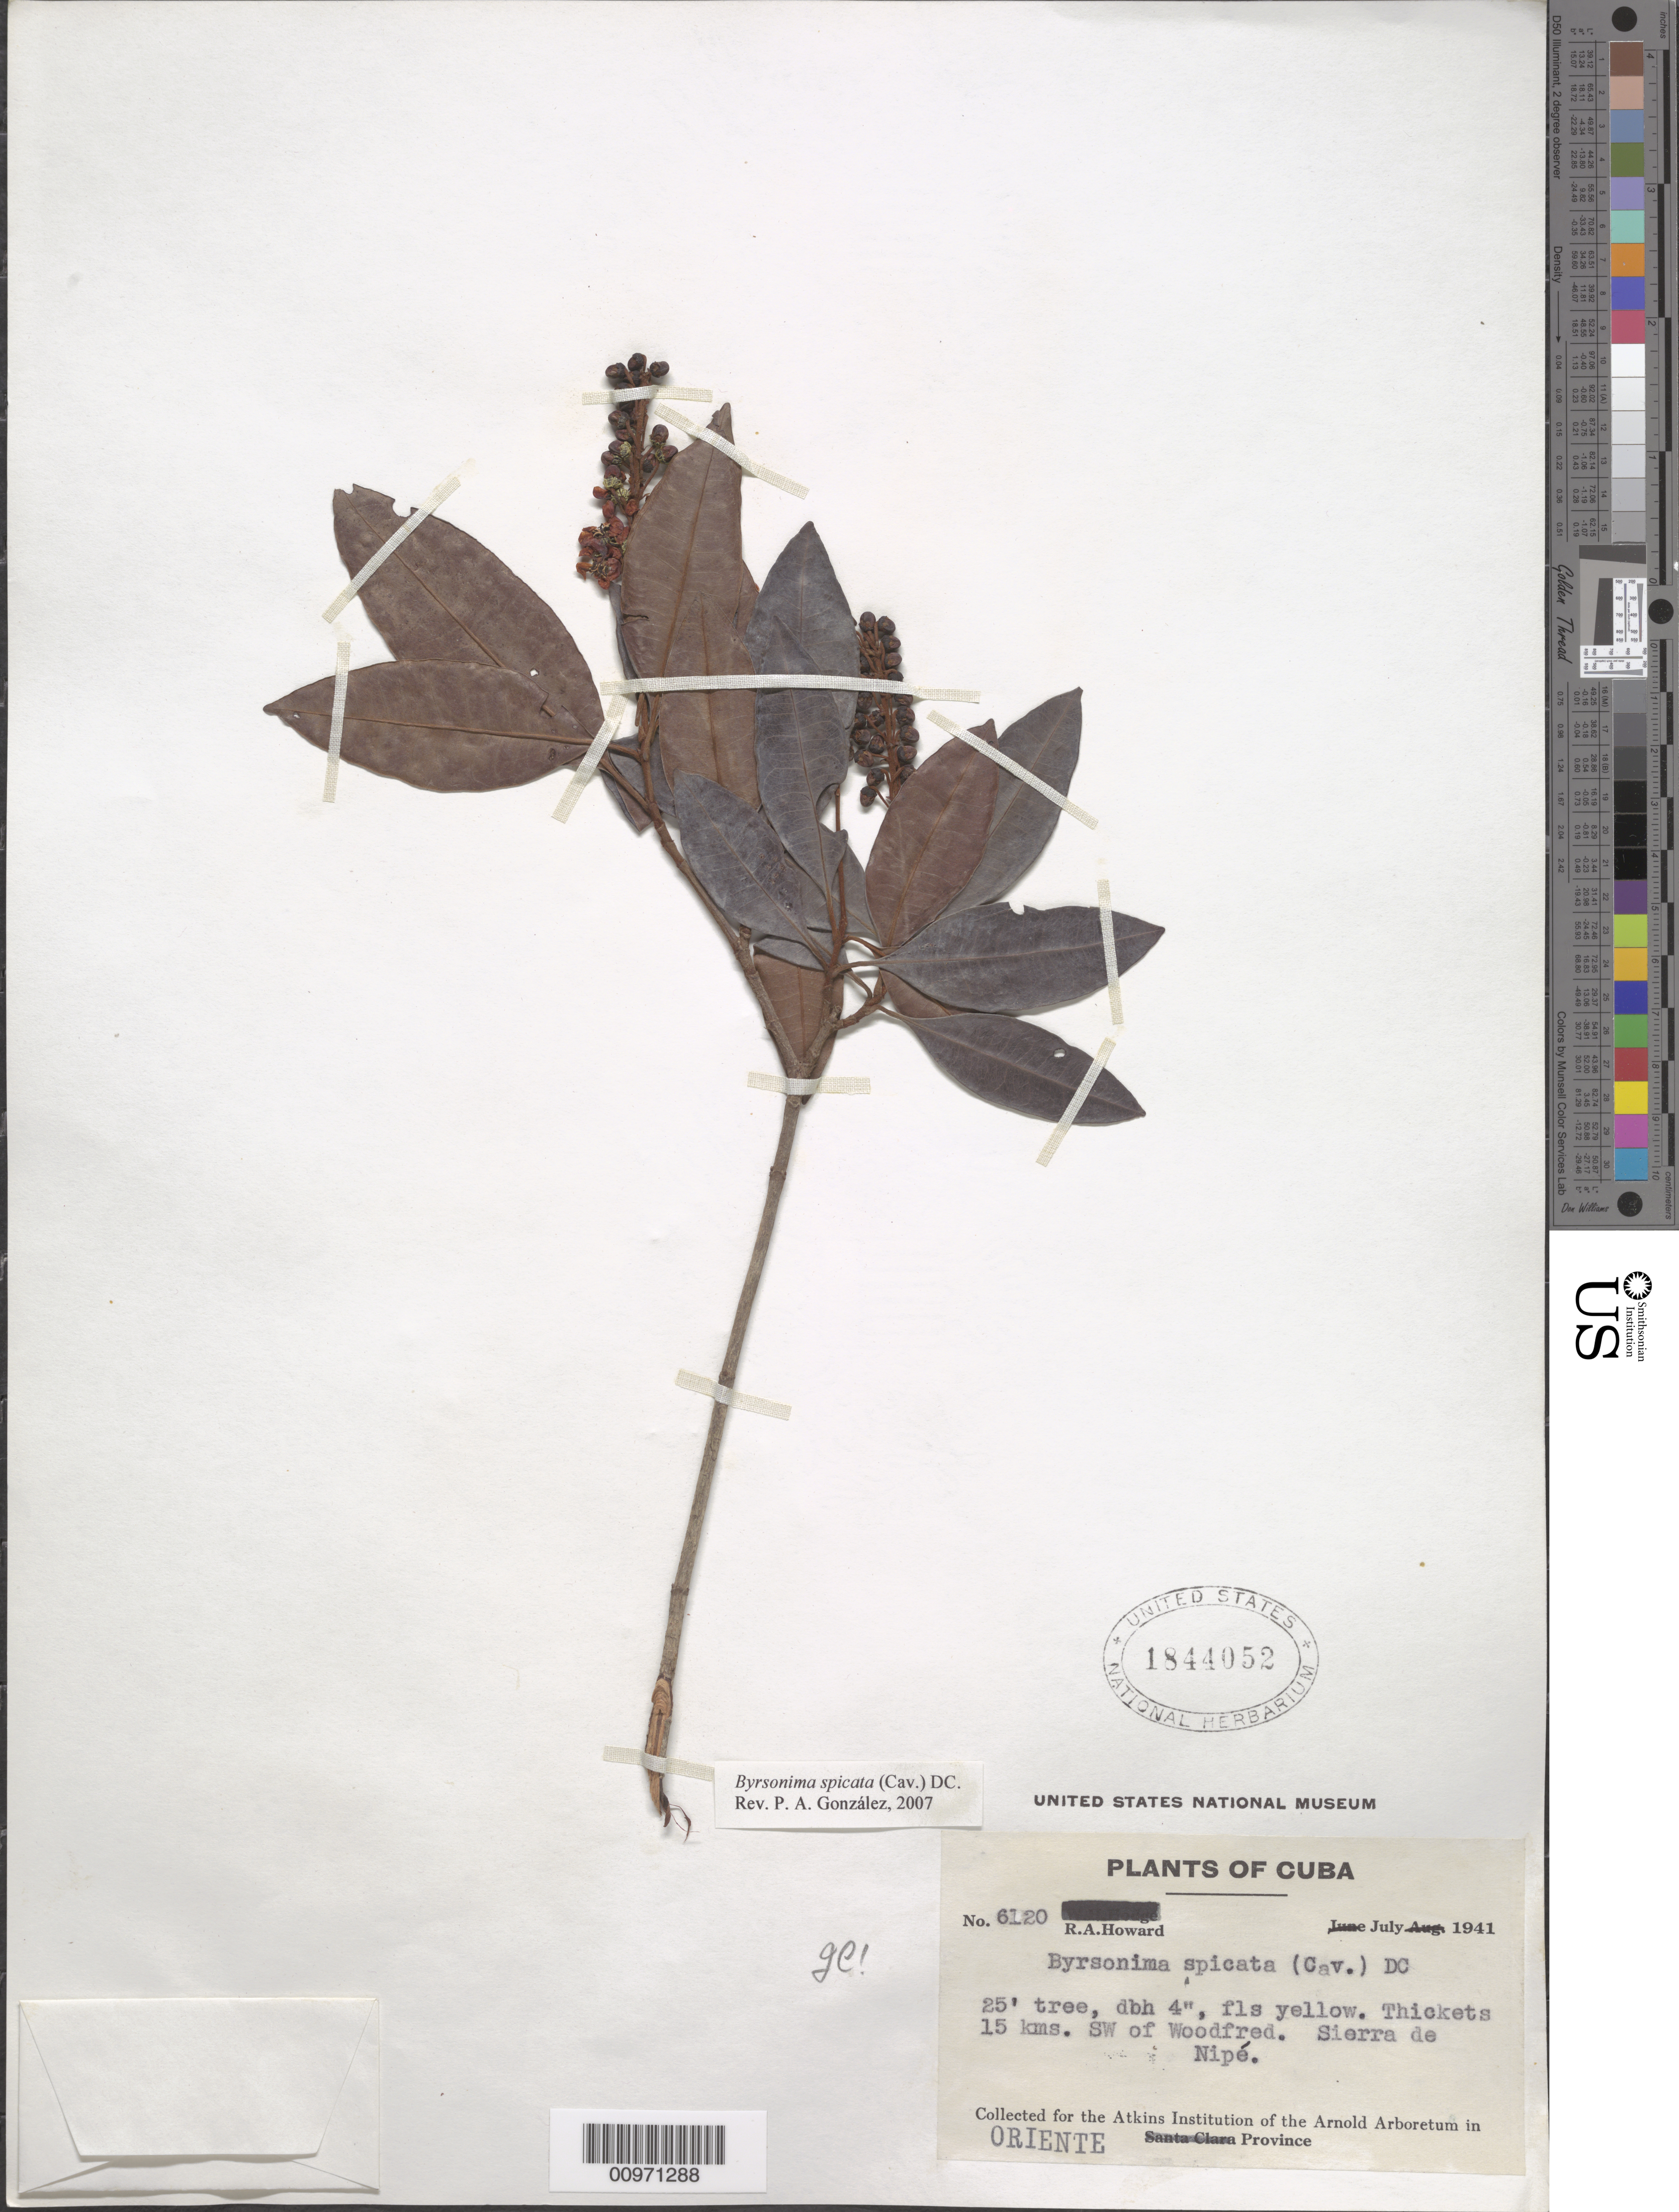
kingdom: Plantae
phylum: Tracheophyta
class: Magnoliopsida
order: Malpighiales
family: Malpighiaceae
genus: Byrsonima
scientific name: Byrsonima spicata (Cav.) DC.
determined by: González, P. A.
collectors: R. A. Howard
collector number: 6120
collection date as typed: Jul 1941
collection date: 1941-07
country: Cuba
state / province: Oriente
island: Cuba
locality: Sierra de Nipé, 15 km SW of Woodfred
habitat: Thickets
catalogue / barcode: US 1844052